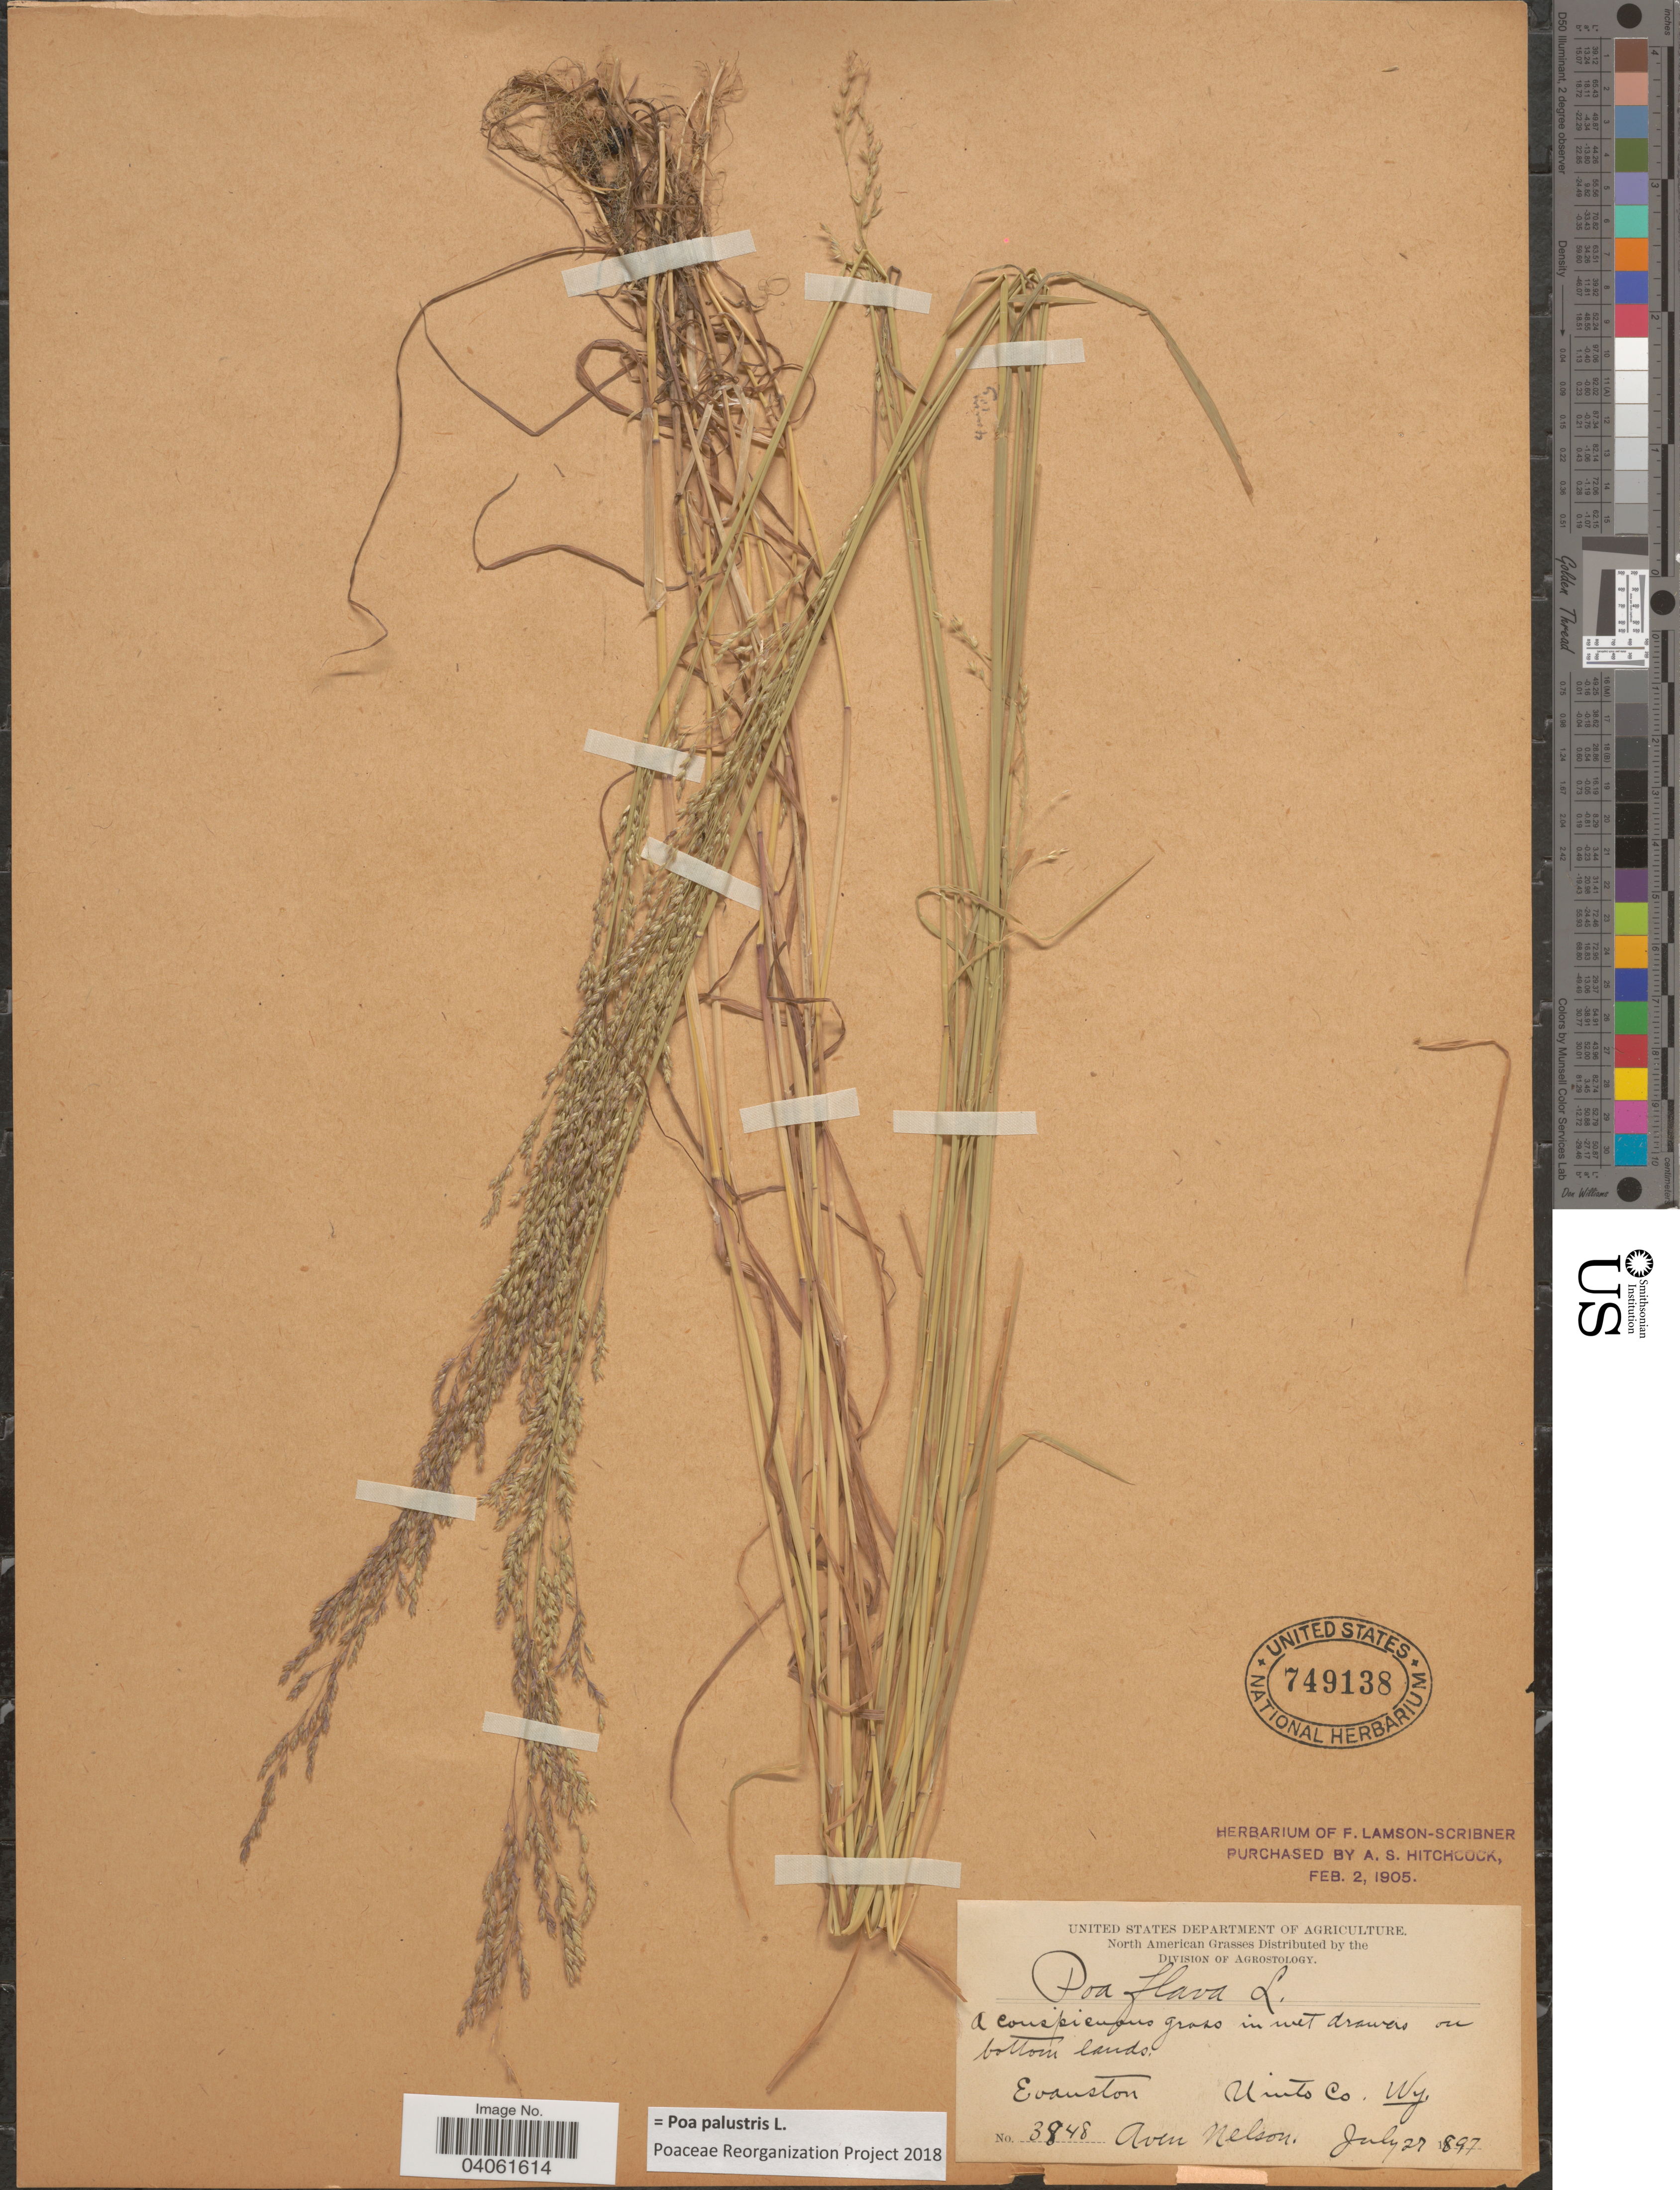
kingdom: Plantae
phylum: Tracheophyta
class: Liliopsida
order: Poales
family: Poaceae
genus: Poa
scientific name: Poa palustris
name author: L.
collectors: A. Nelson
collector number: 3848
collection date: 1897-07-27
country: United States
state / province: Wyoming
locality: Evanston, Uinta Co.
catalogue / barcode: US 749138